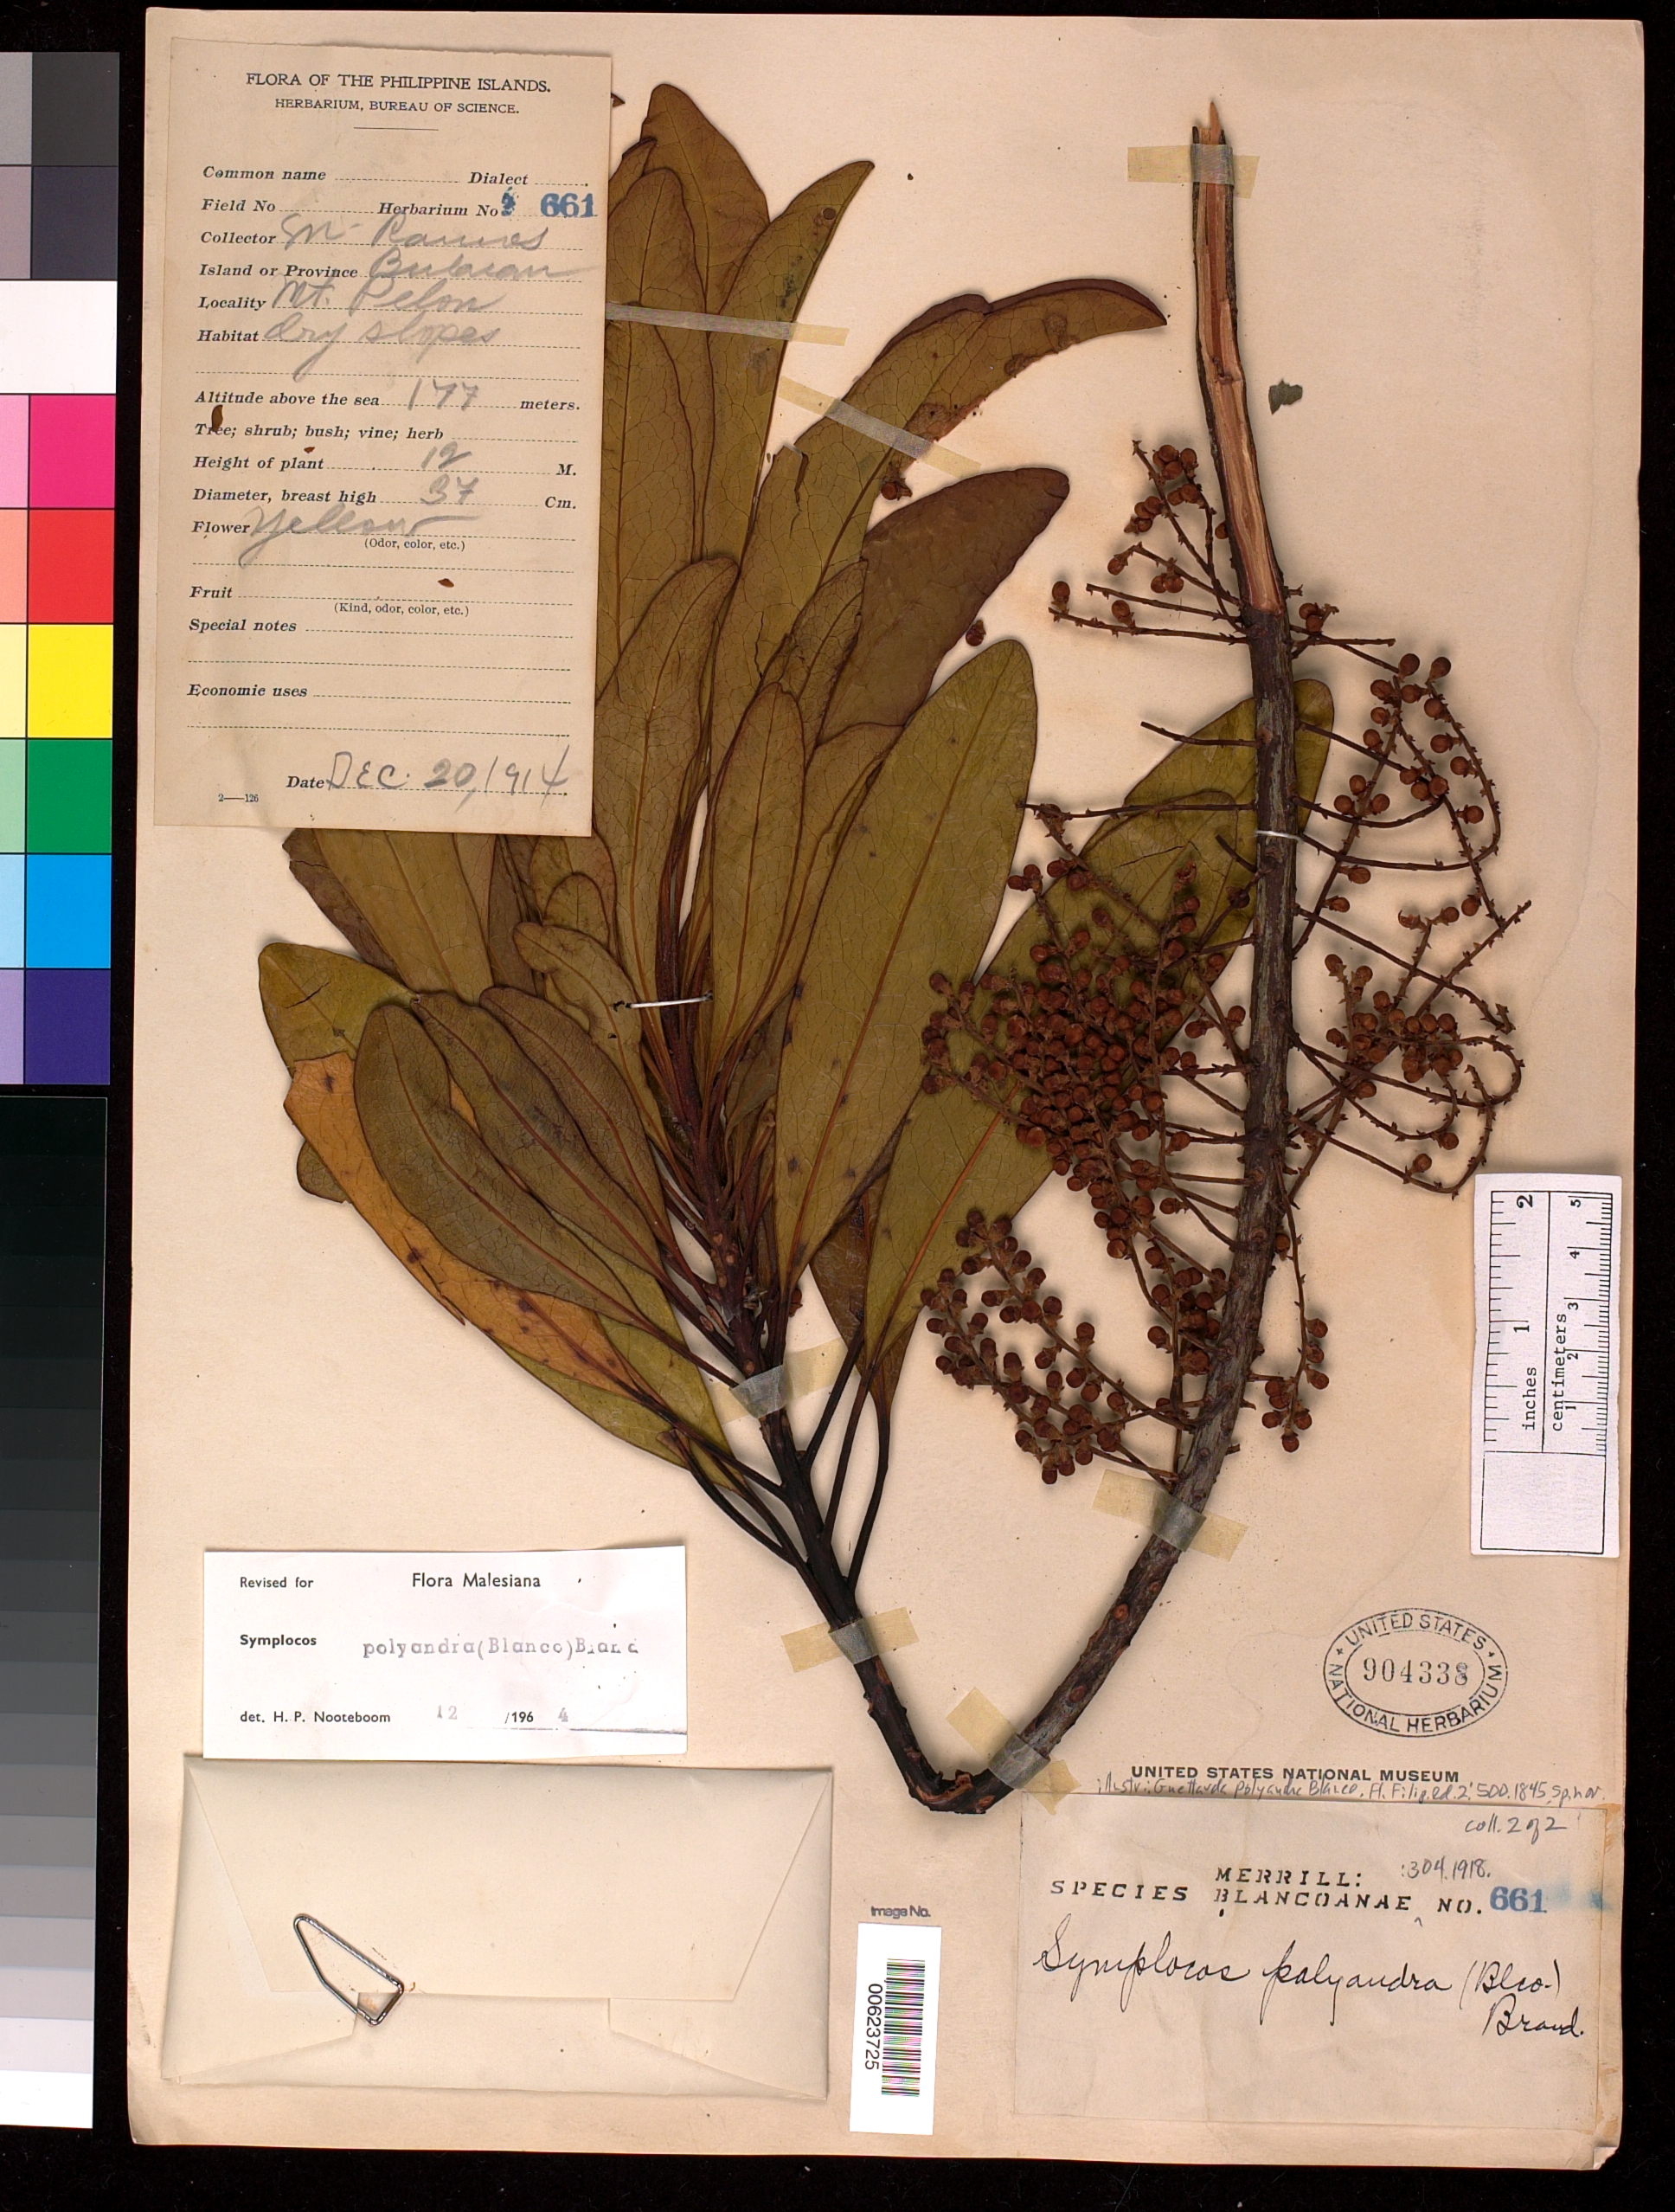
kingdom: Plantae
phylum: Tracheophyta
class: Magnoliopsida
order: Gentianales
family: Rubiaceae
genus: Guettarda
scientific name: Guettarda polyandra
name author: Blanco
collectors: M. Ramos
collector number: Sp. Blancoan. 0661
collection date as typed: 20 Dec 1914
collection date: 1914-12-20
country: Philippines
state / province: Central Luzon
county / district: Bulacan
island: Luzon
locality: Mt. pelon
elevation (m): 177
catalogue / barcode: US 904338